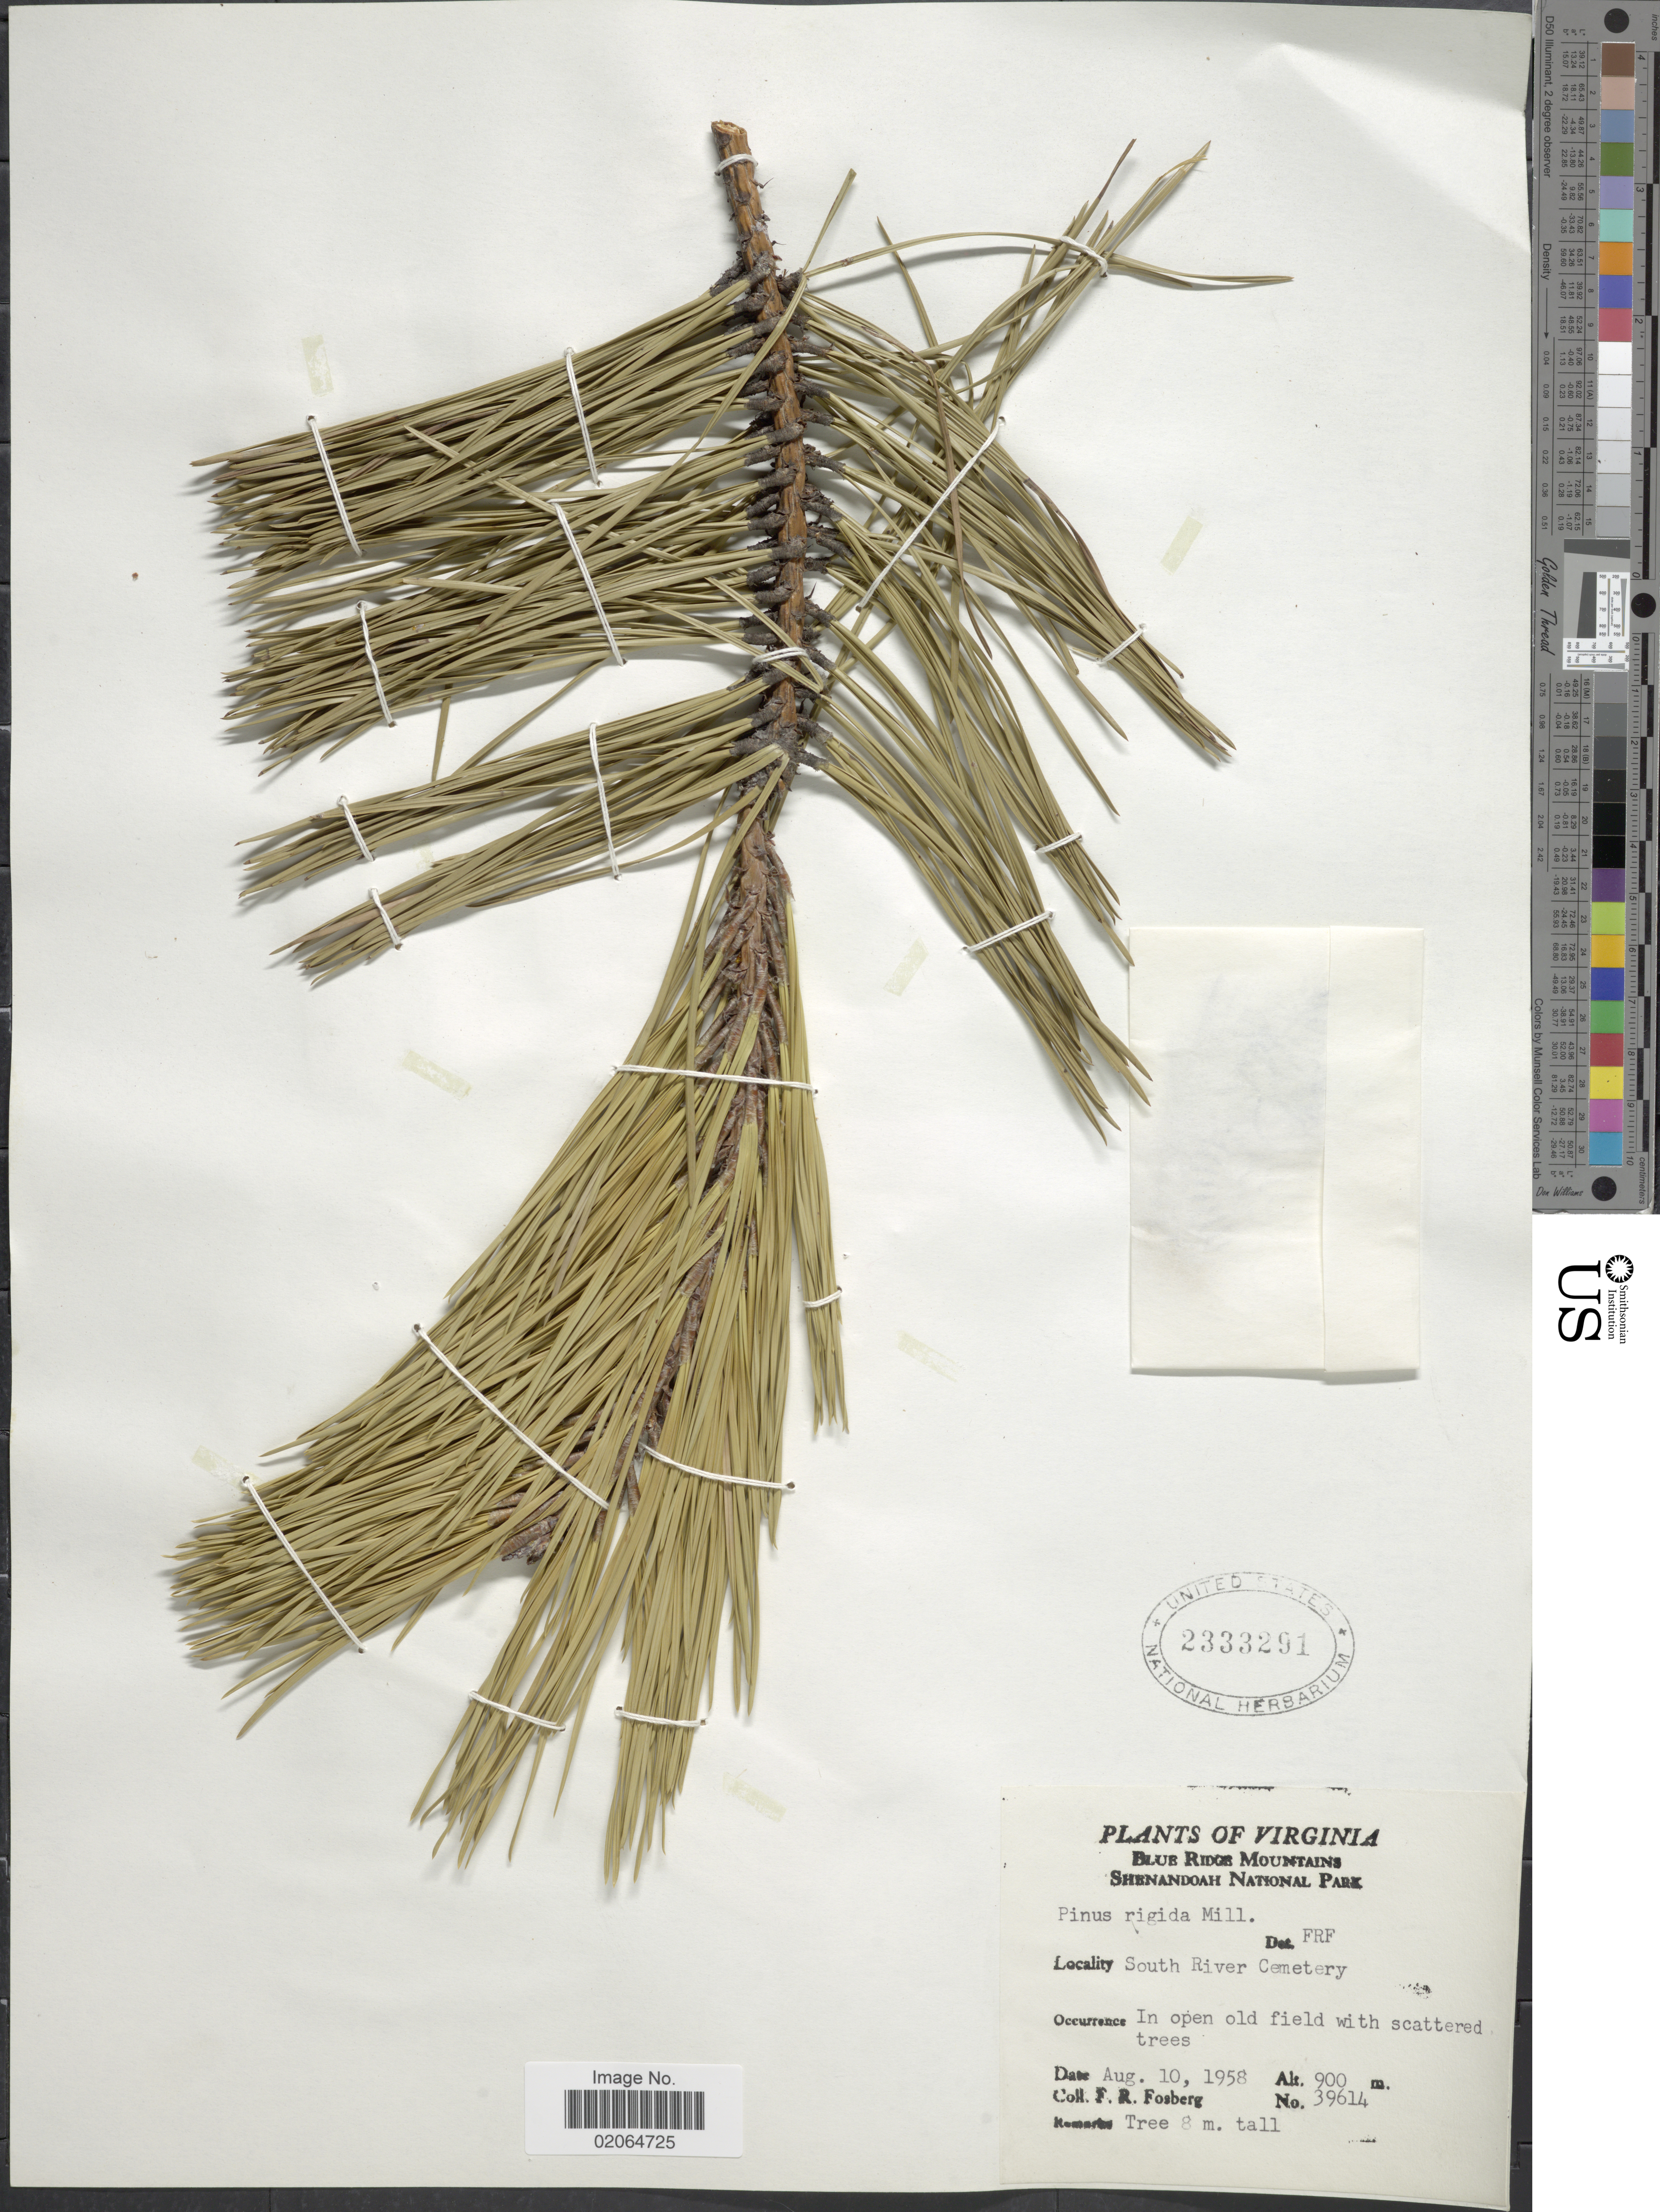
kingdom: Plantae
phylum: Tracheophyta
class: Pinopsida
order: Pinales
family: Pinaceae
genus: Pinus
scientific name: Pinus rigida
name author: Mill.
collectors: F. R. Fosberg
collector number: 39614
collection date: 1958-08-10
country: United States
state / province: Virginia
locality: Blue Ridge Mountains, Shenandoah National Park, South River Cemetery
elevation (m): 900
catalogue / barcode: US 2333291